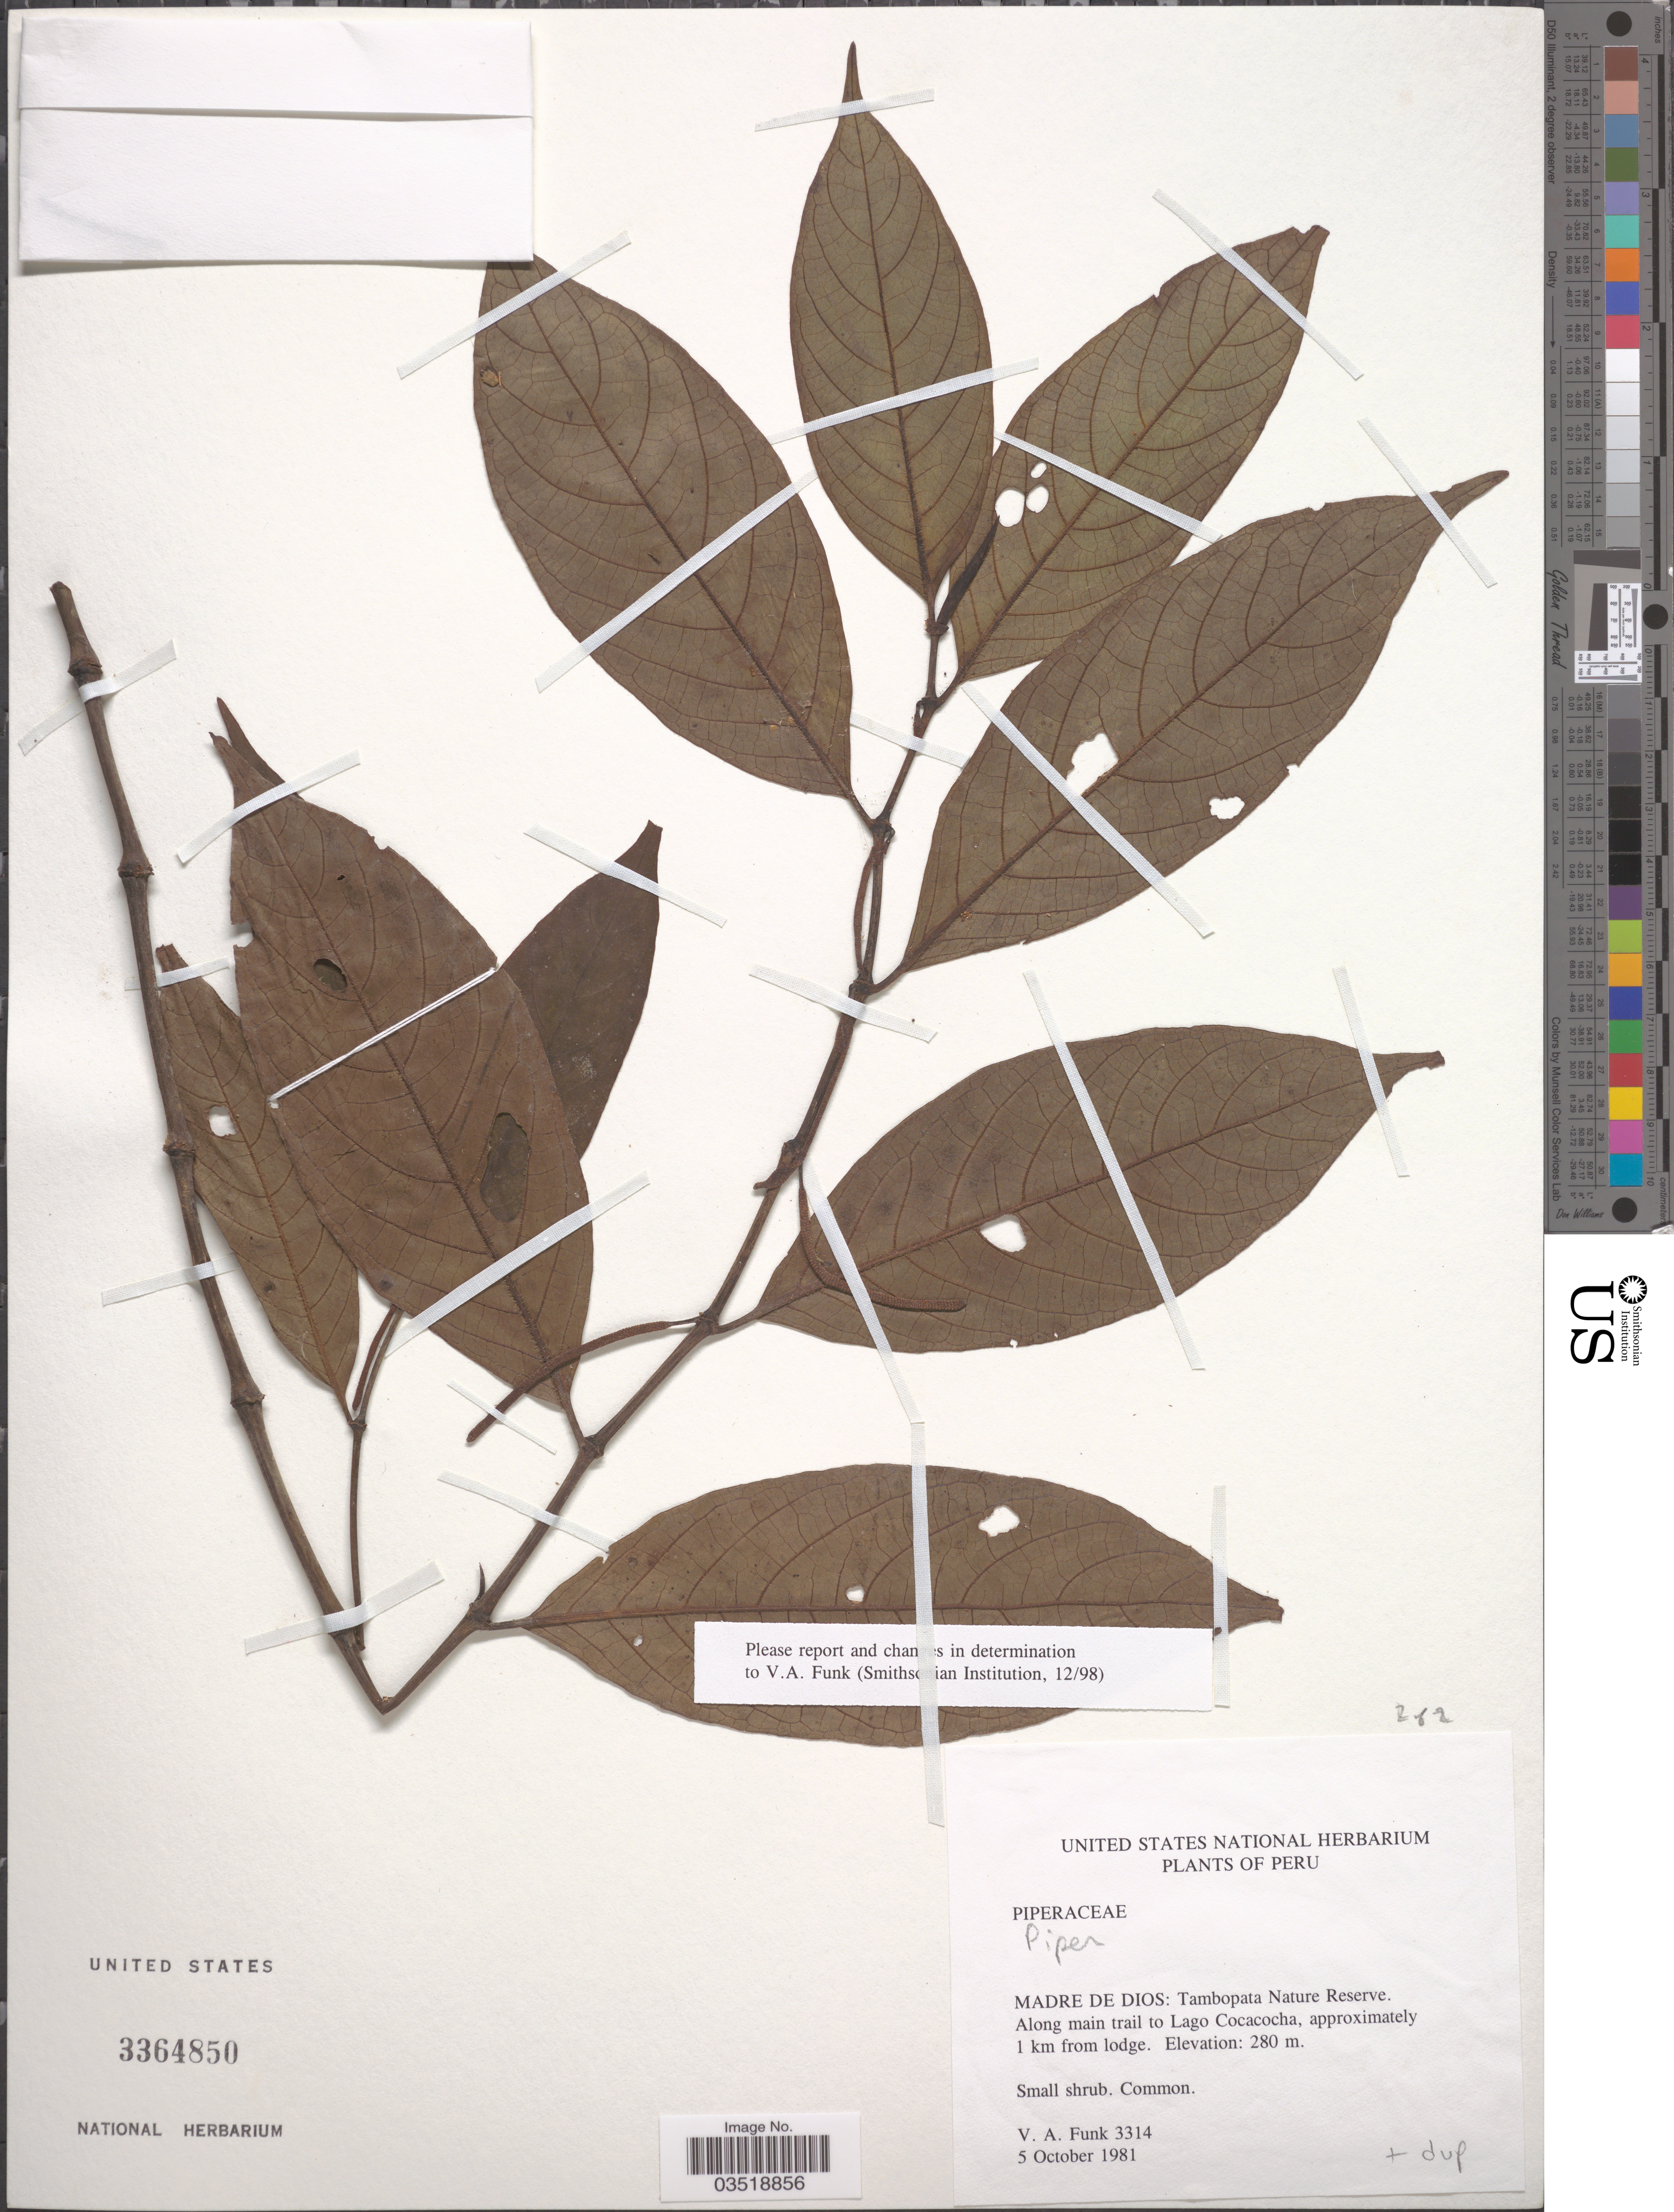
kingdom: Plantae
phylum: Tracheophyta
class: Magnoliopsida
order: Piperales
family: Piperaceae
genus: Piper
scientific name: Piper sp.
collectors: V. Funk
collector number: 3314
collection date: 1981-10-05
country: Peru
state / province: Madre de Dios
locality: Tambopata Nature Reserve. Along main trail to Lago Cocacocha, approximately 1 km from lodge.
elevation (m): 280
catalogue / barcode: US 3364850